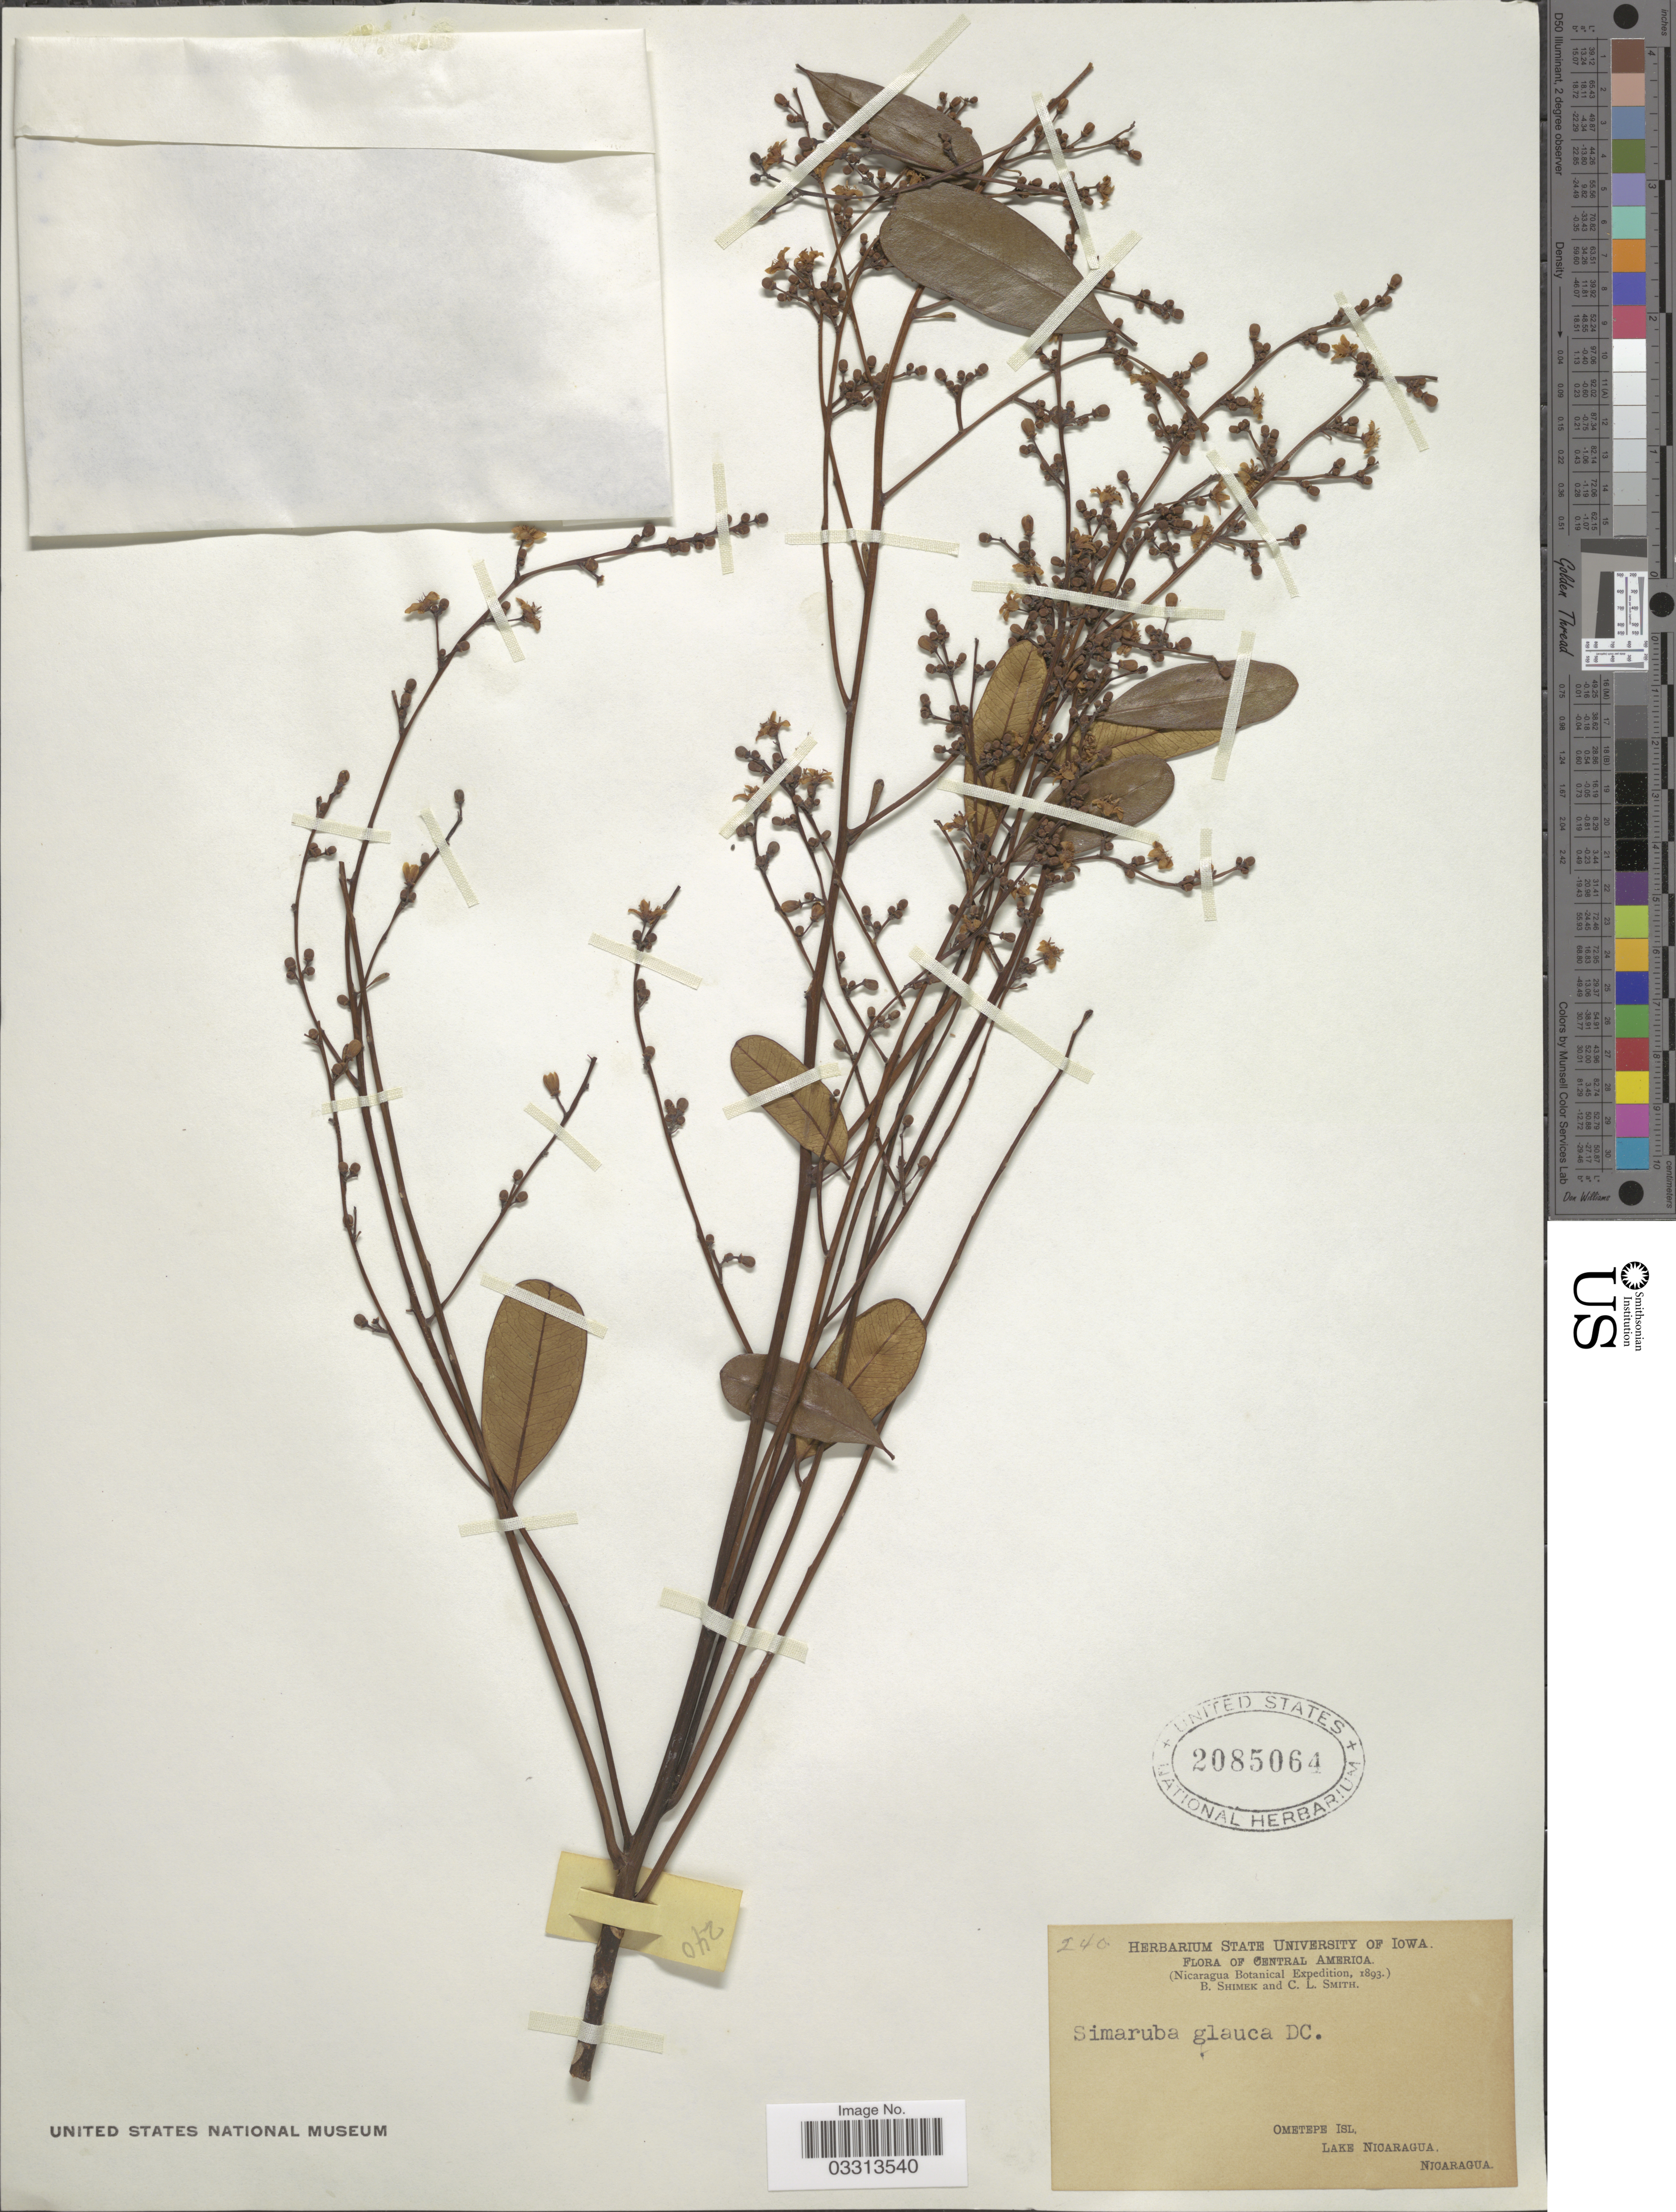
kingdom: Plantae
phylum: Tracheophyta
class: Magnoliopsida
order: Sapindales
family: Simaroubaceae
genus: Simarouba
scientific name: Simarouba glauca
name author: DC.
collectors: B. Shimek & C. L. Smith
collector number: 240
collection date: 1893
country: Nicaragua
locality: Ometepe Isl., Lake Nicaragua.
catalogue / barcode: US 2085064